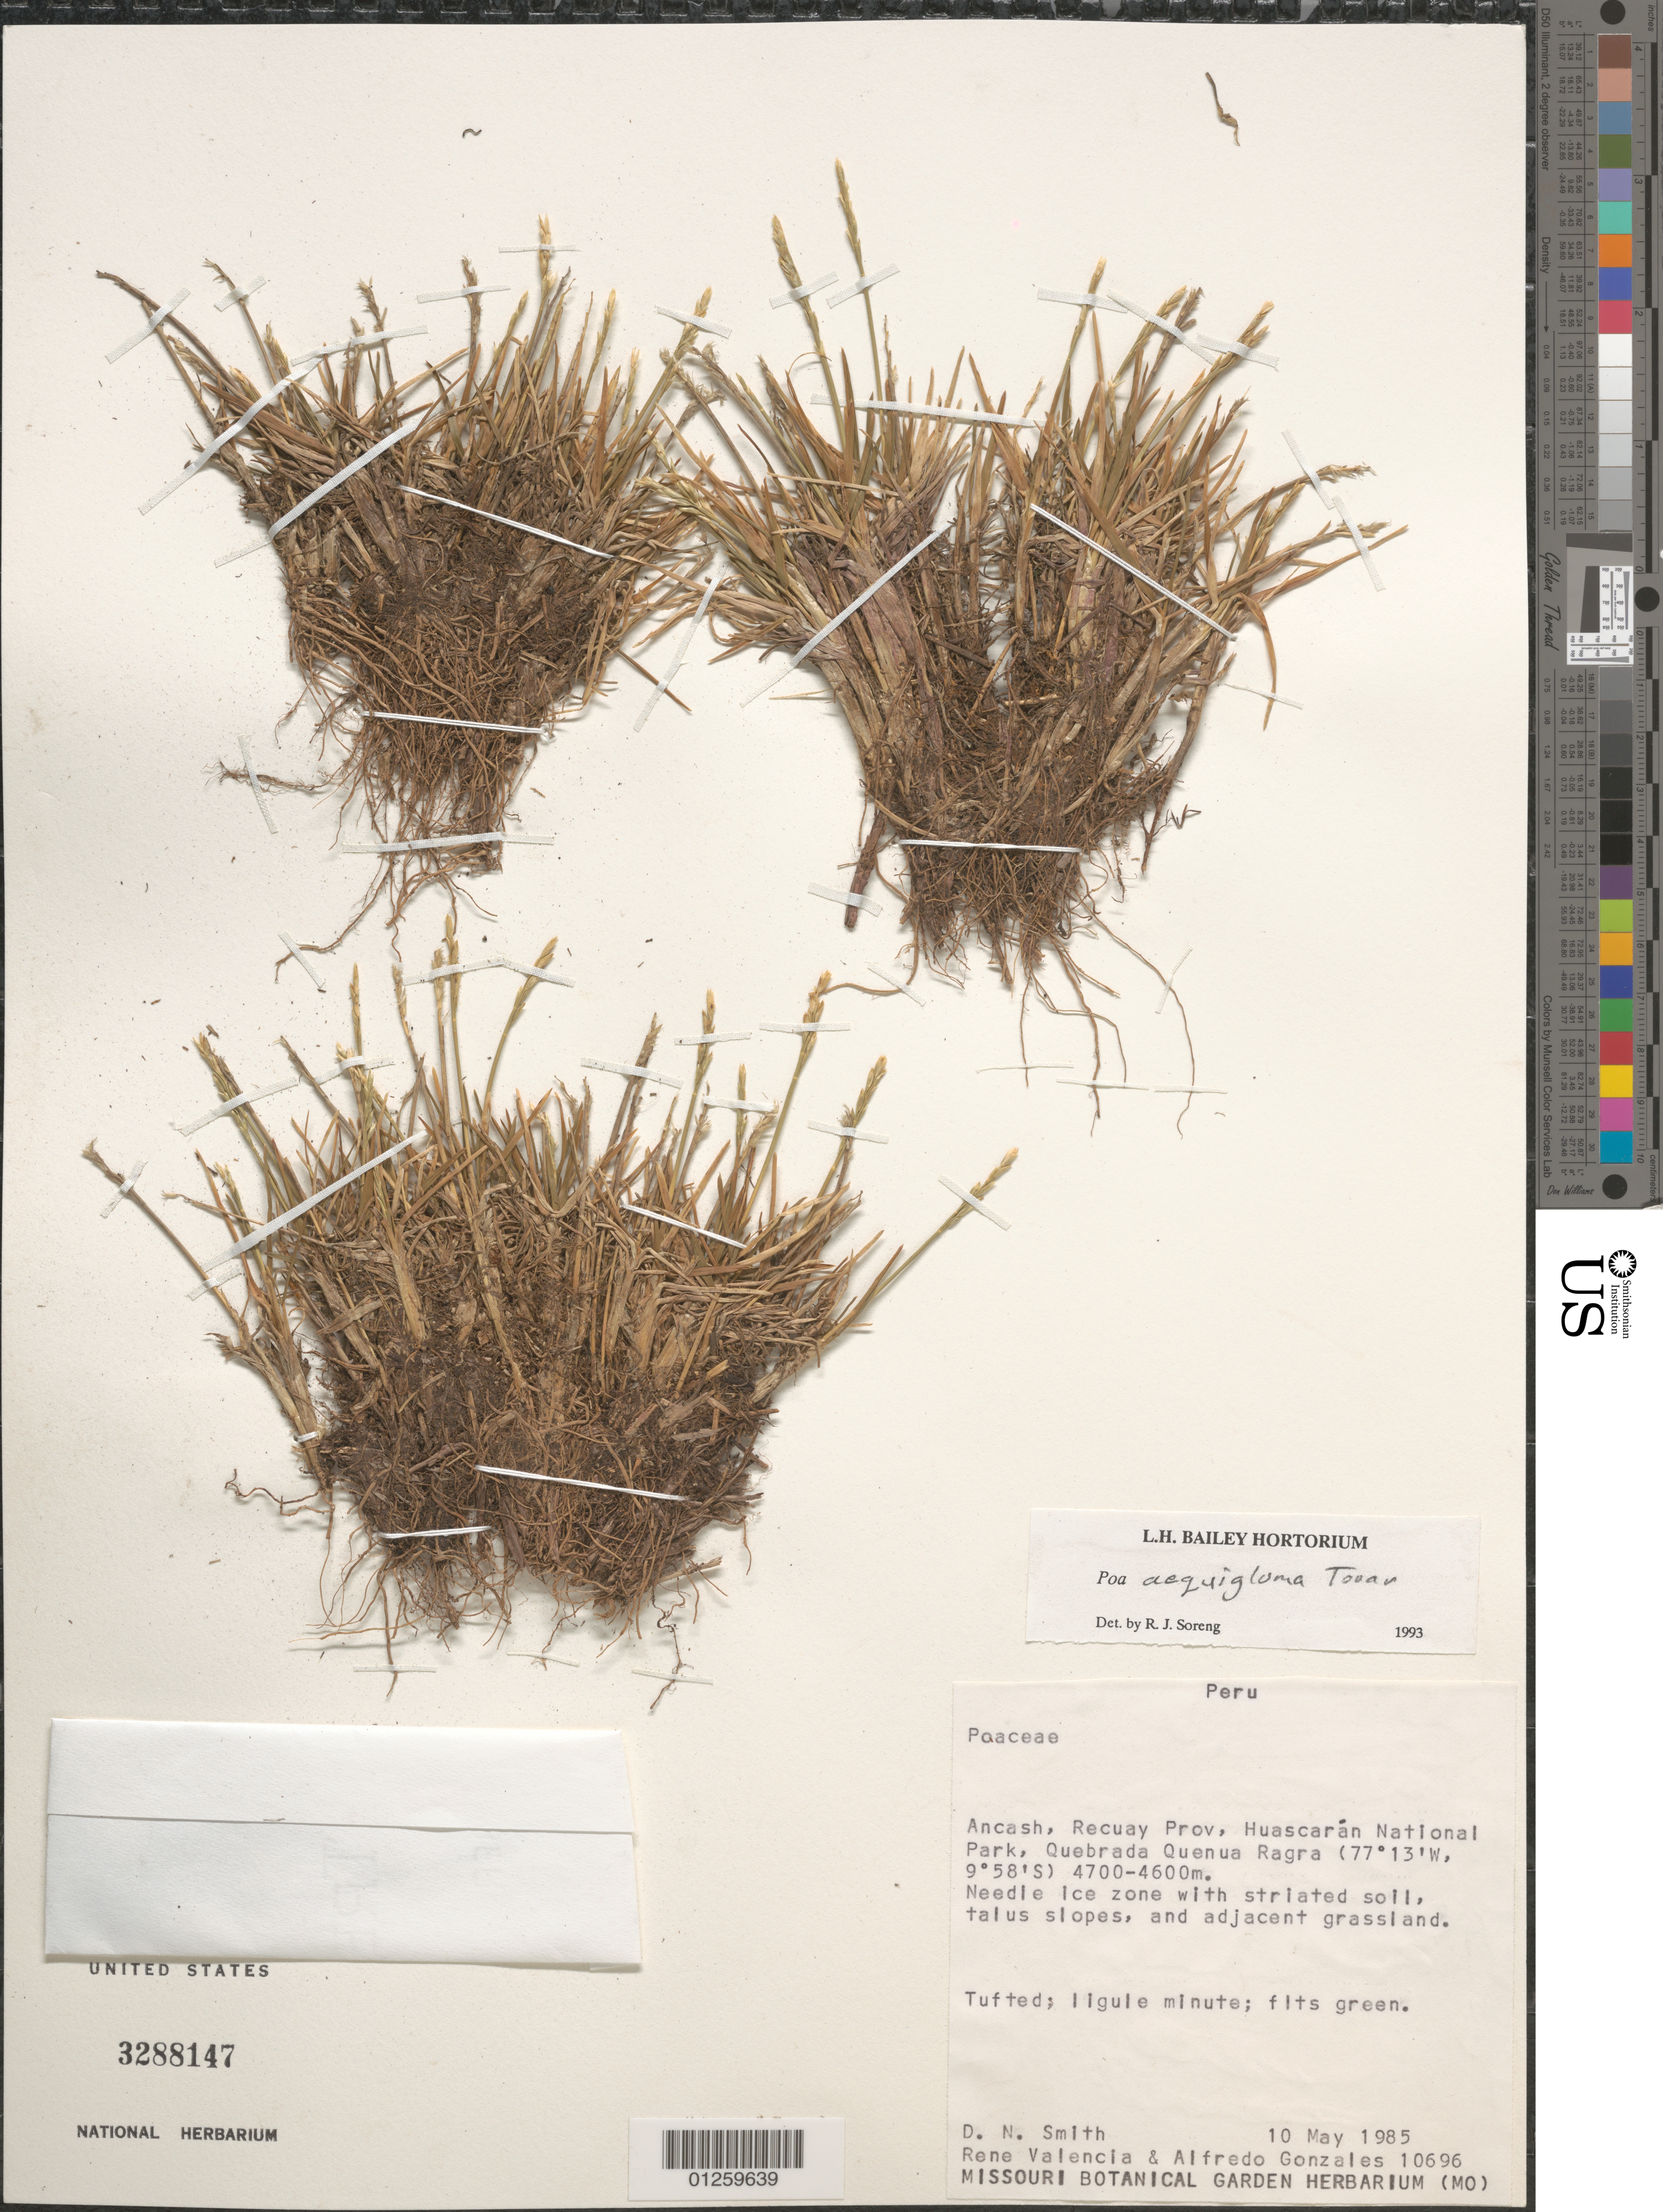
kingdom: Plantae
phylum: Tracheophyta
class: Liliopsida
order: Poales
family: Poaceae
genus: Poa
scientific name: Poa aequigluma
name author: Tovar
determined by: Soreng, Robert J., Research Associate (BOT), Smithsonian Institution - National Museum of Natural History (UNITED STATES)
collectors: D. Smith, R. Valencia & A. Gonzáles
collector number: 10696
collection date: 1985-05-10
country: Peru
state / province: Ancash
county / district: Recuay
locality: National Park, Quebrada Quenua Ragra. Needle ice zone with striated soil, talus slopes, and adjacent grassland.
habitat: Tufted; ligule minute; fits green.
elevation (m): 4700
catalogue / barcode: US 3288147